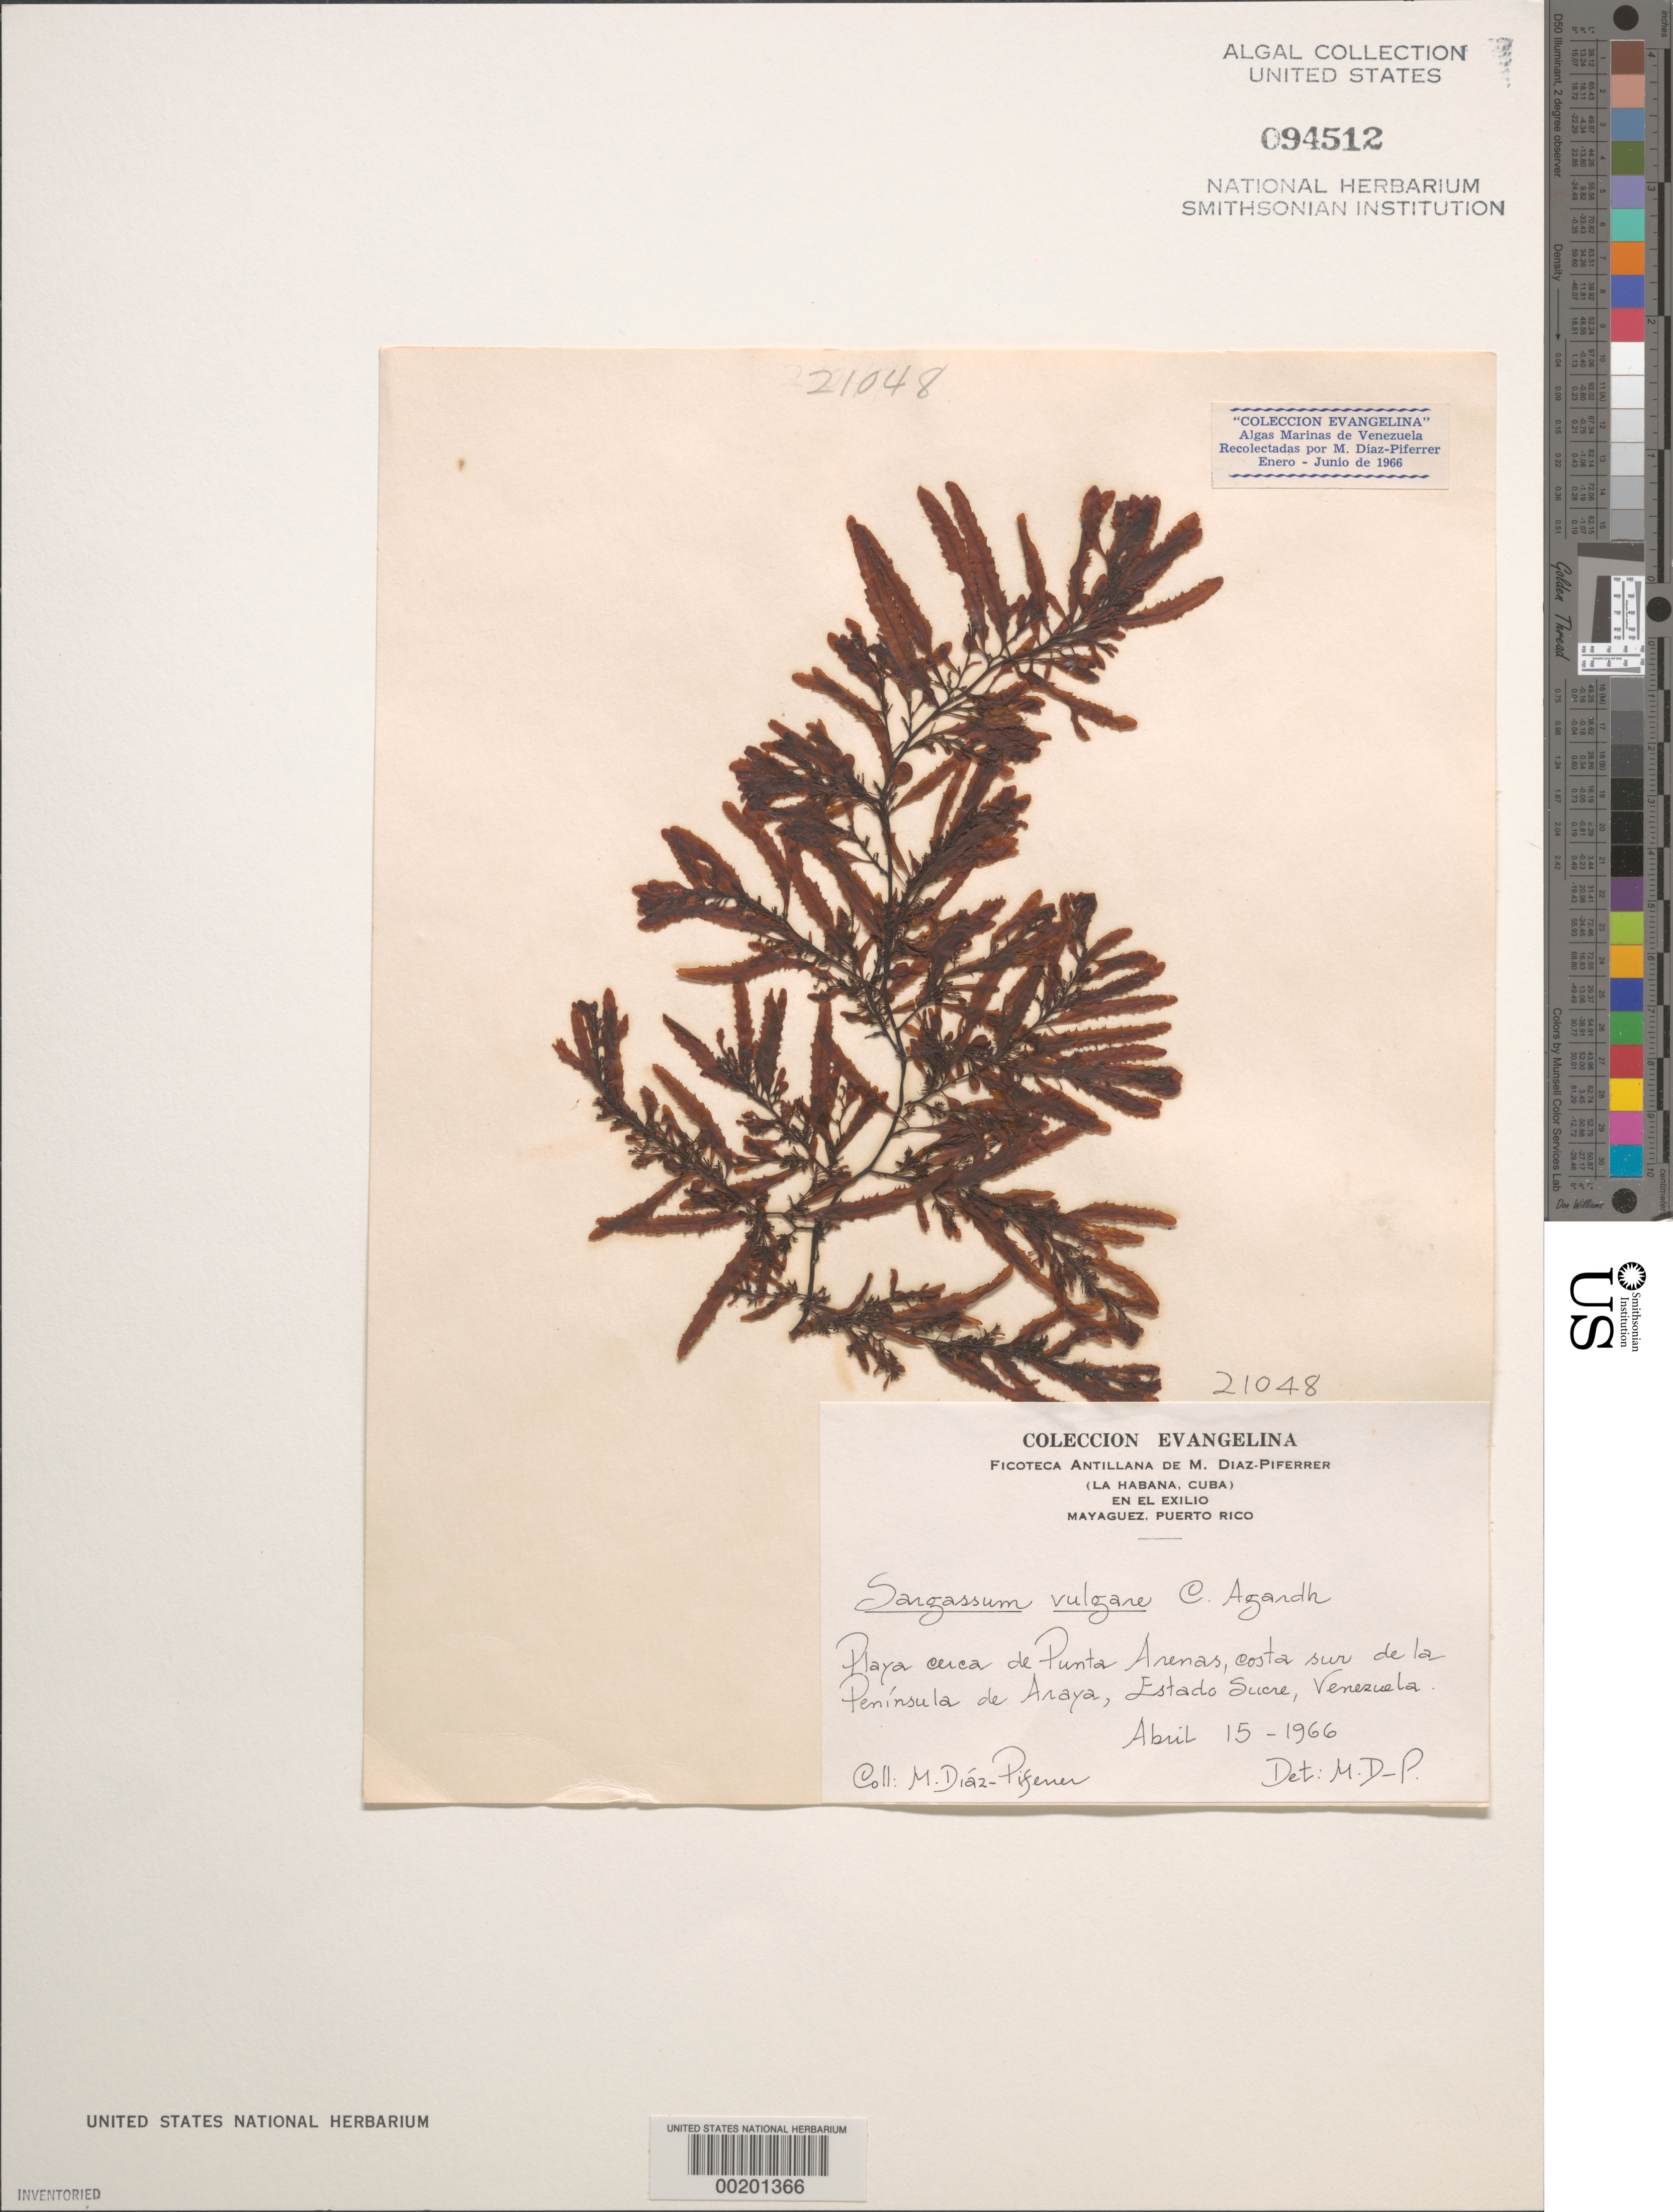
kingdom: Chromista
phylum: Ochrophyta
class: Phaeophyceae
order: Fucales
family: Sargassaceae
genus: Sargassum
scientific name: Sargassum vulgare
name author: C. Agardh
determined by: Diaz-Piferrer, M.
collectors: M. Diaz-Piferrer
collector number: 21048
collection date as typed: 15 Apr 1966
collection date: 1966-04-15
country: Venezuela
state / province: Sucre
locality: Peninsula de Araya, beach near Punta Arenas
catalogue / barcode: US 94512